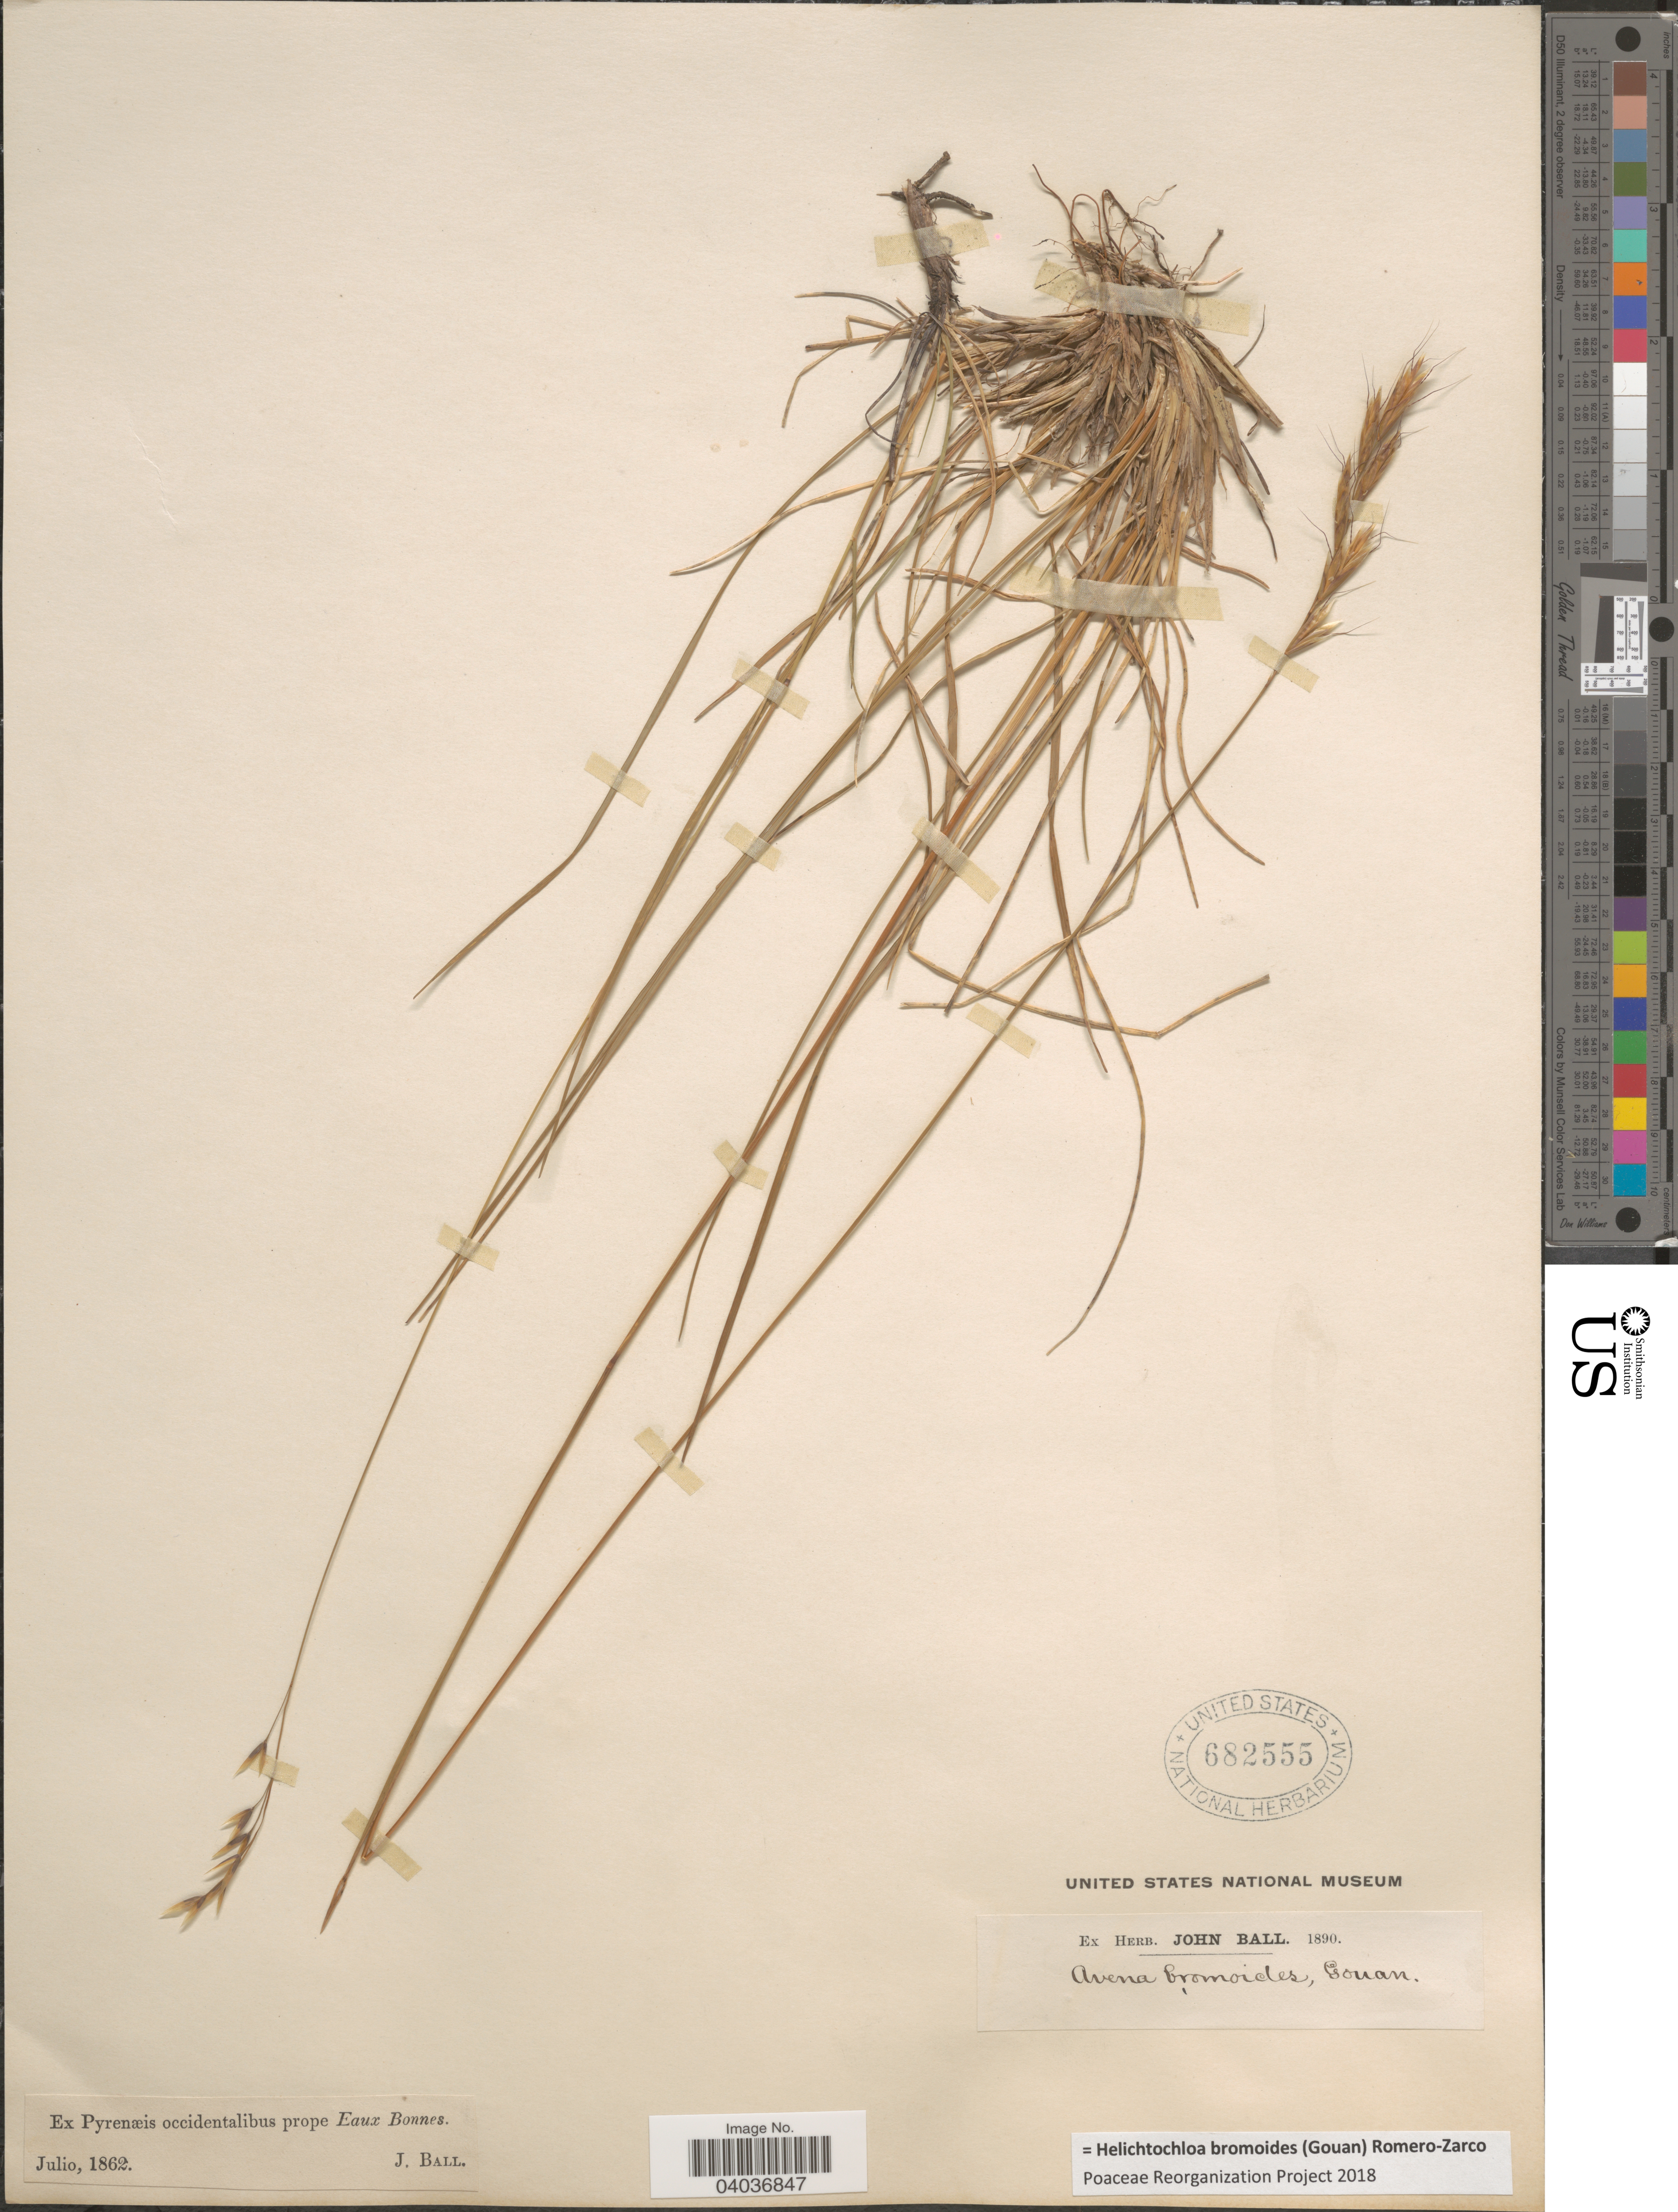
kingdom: Plantae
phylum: Tracheophyta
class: Liliopsida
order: Poales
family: Poaceae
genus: Helictochloa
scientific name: Helictochloa bromoides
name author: (Gouan) Romero-Zarco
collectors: J. Ball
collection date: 1862-07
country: France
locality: Ex Pyrenæis occidentalibus prope Eaux Bonnes.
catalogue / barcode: US 682555